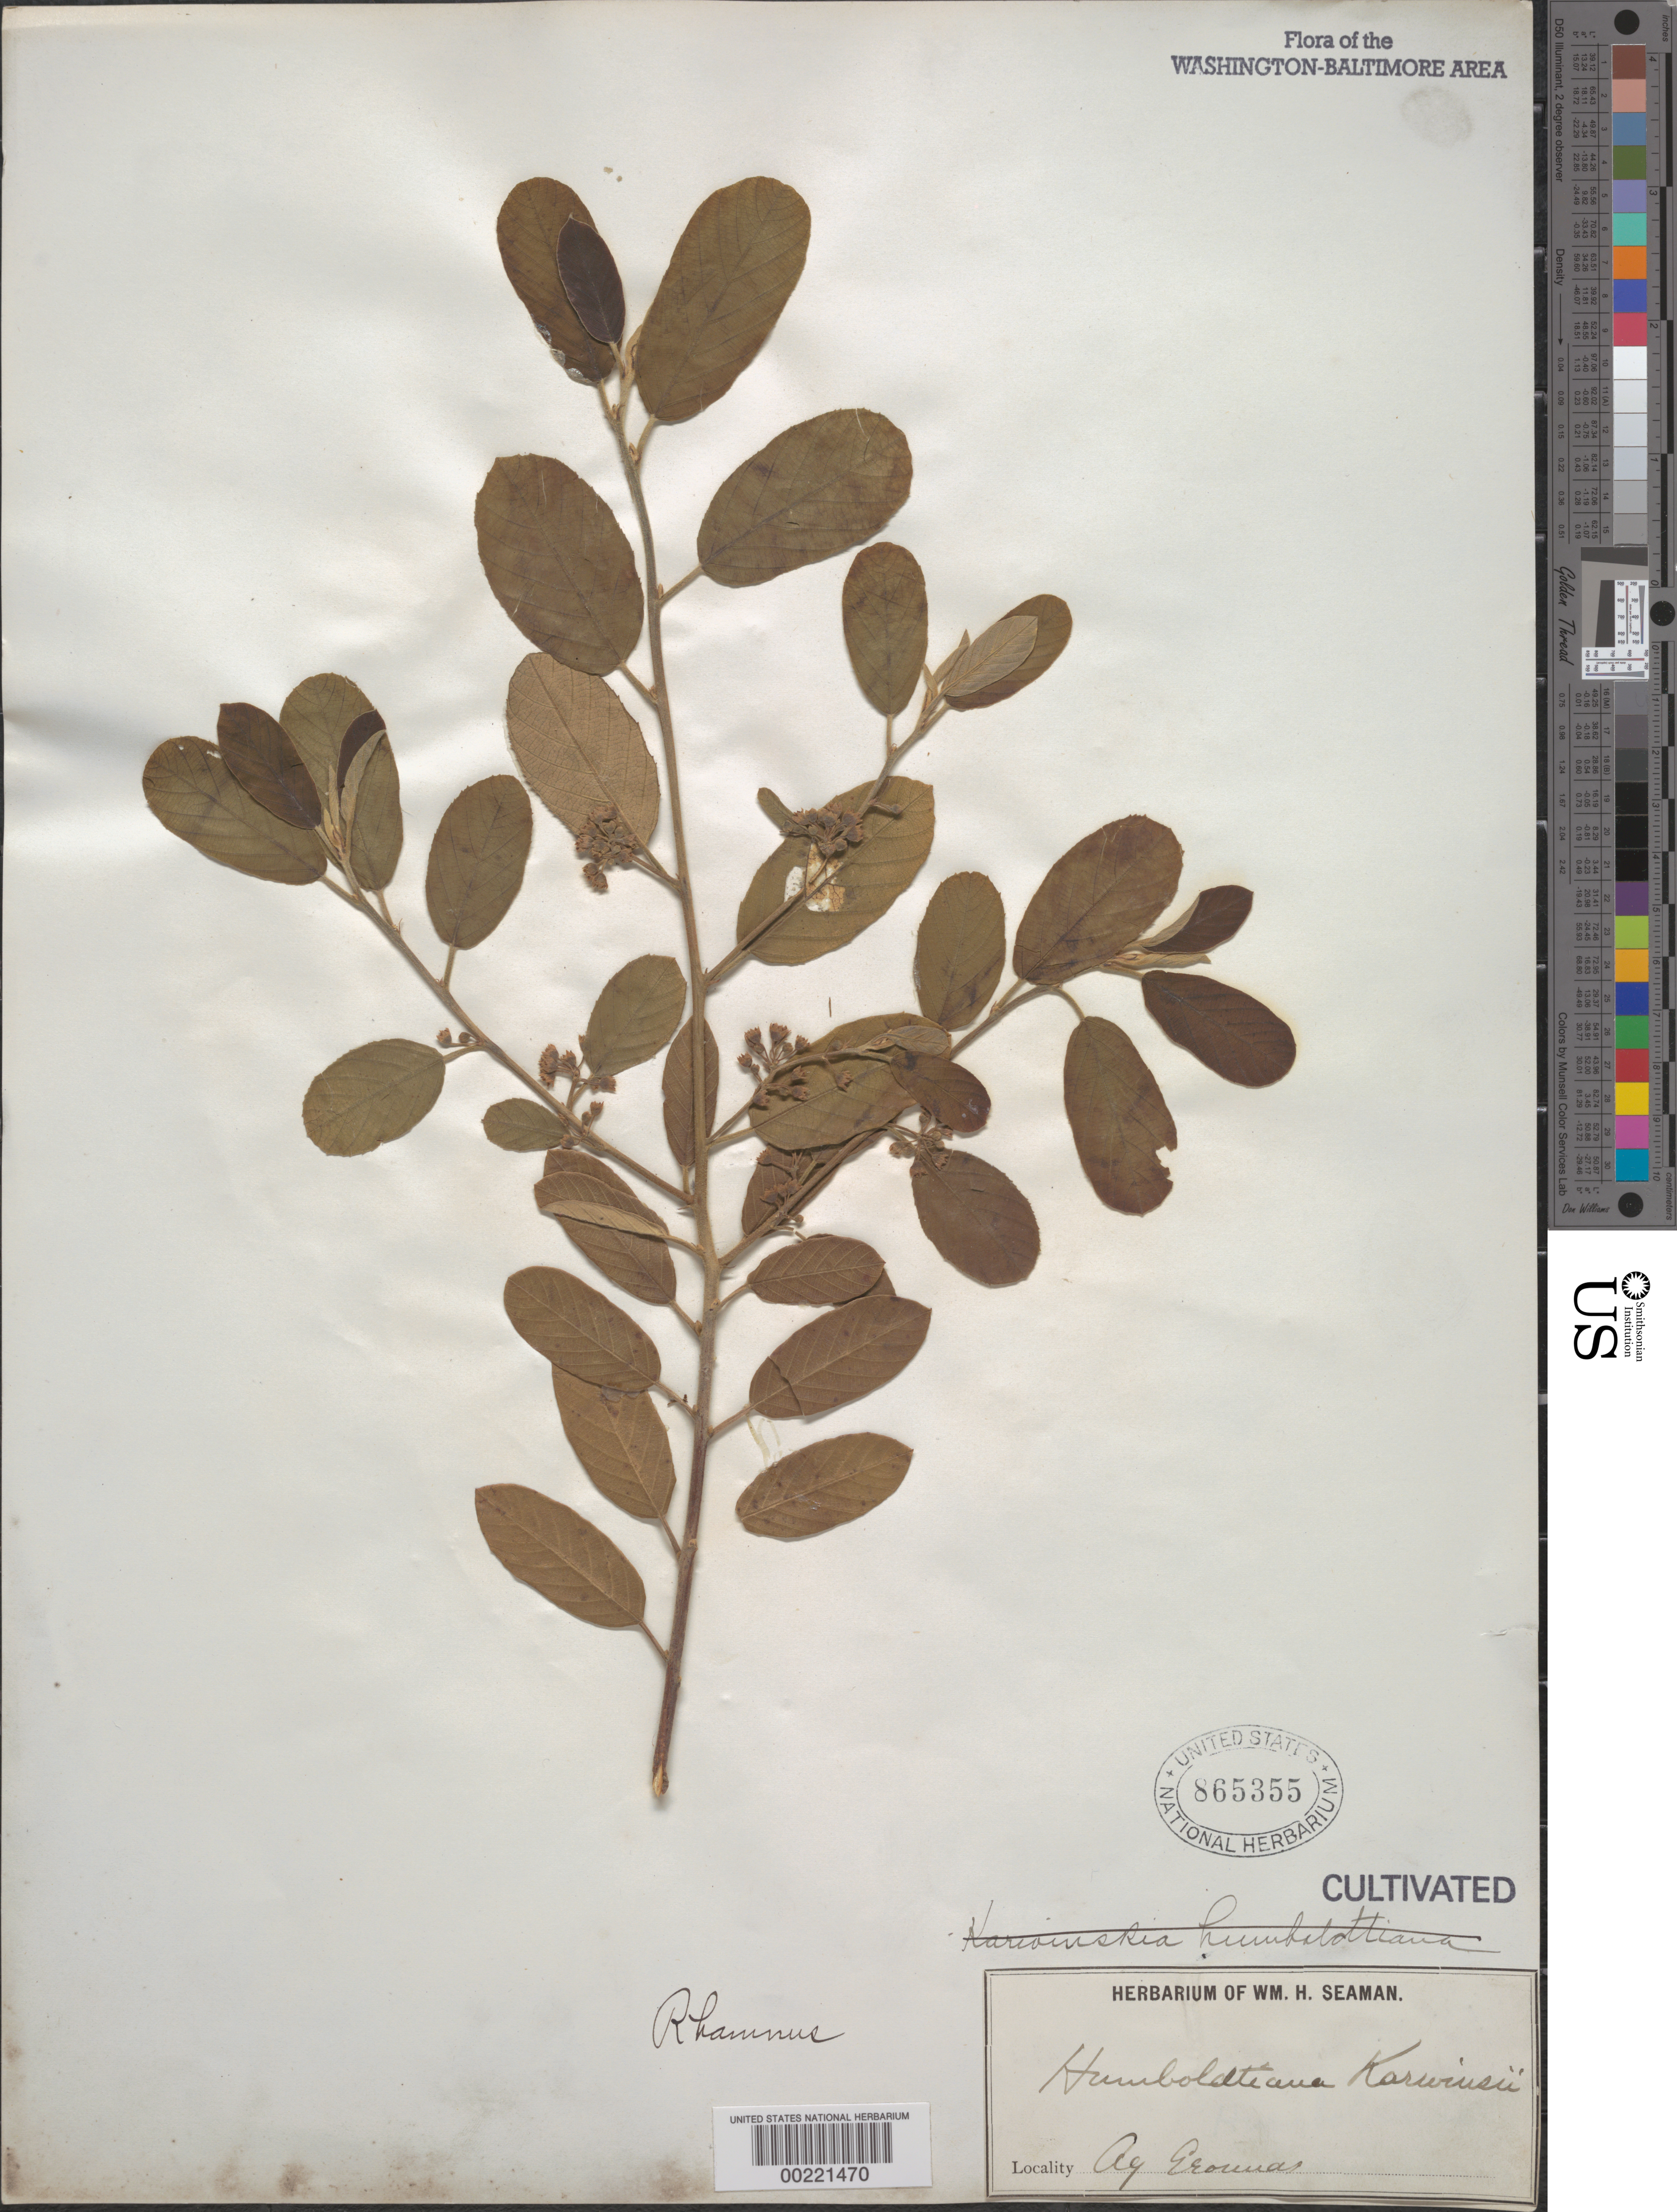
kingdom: Plantae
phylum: Tracheophyta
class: Magnoliopsida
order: Rosales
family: Rhamnaceae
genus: Rhamnus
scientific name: Rhamnus sp.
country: United States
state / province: District of Columbia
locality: Department of Agriculture grounds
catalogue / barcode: US 865355